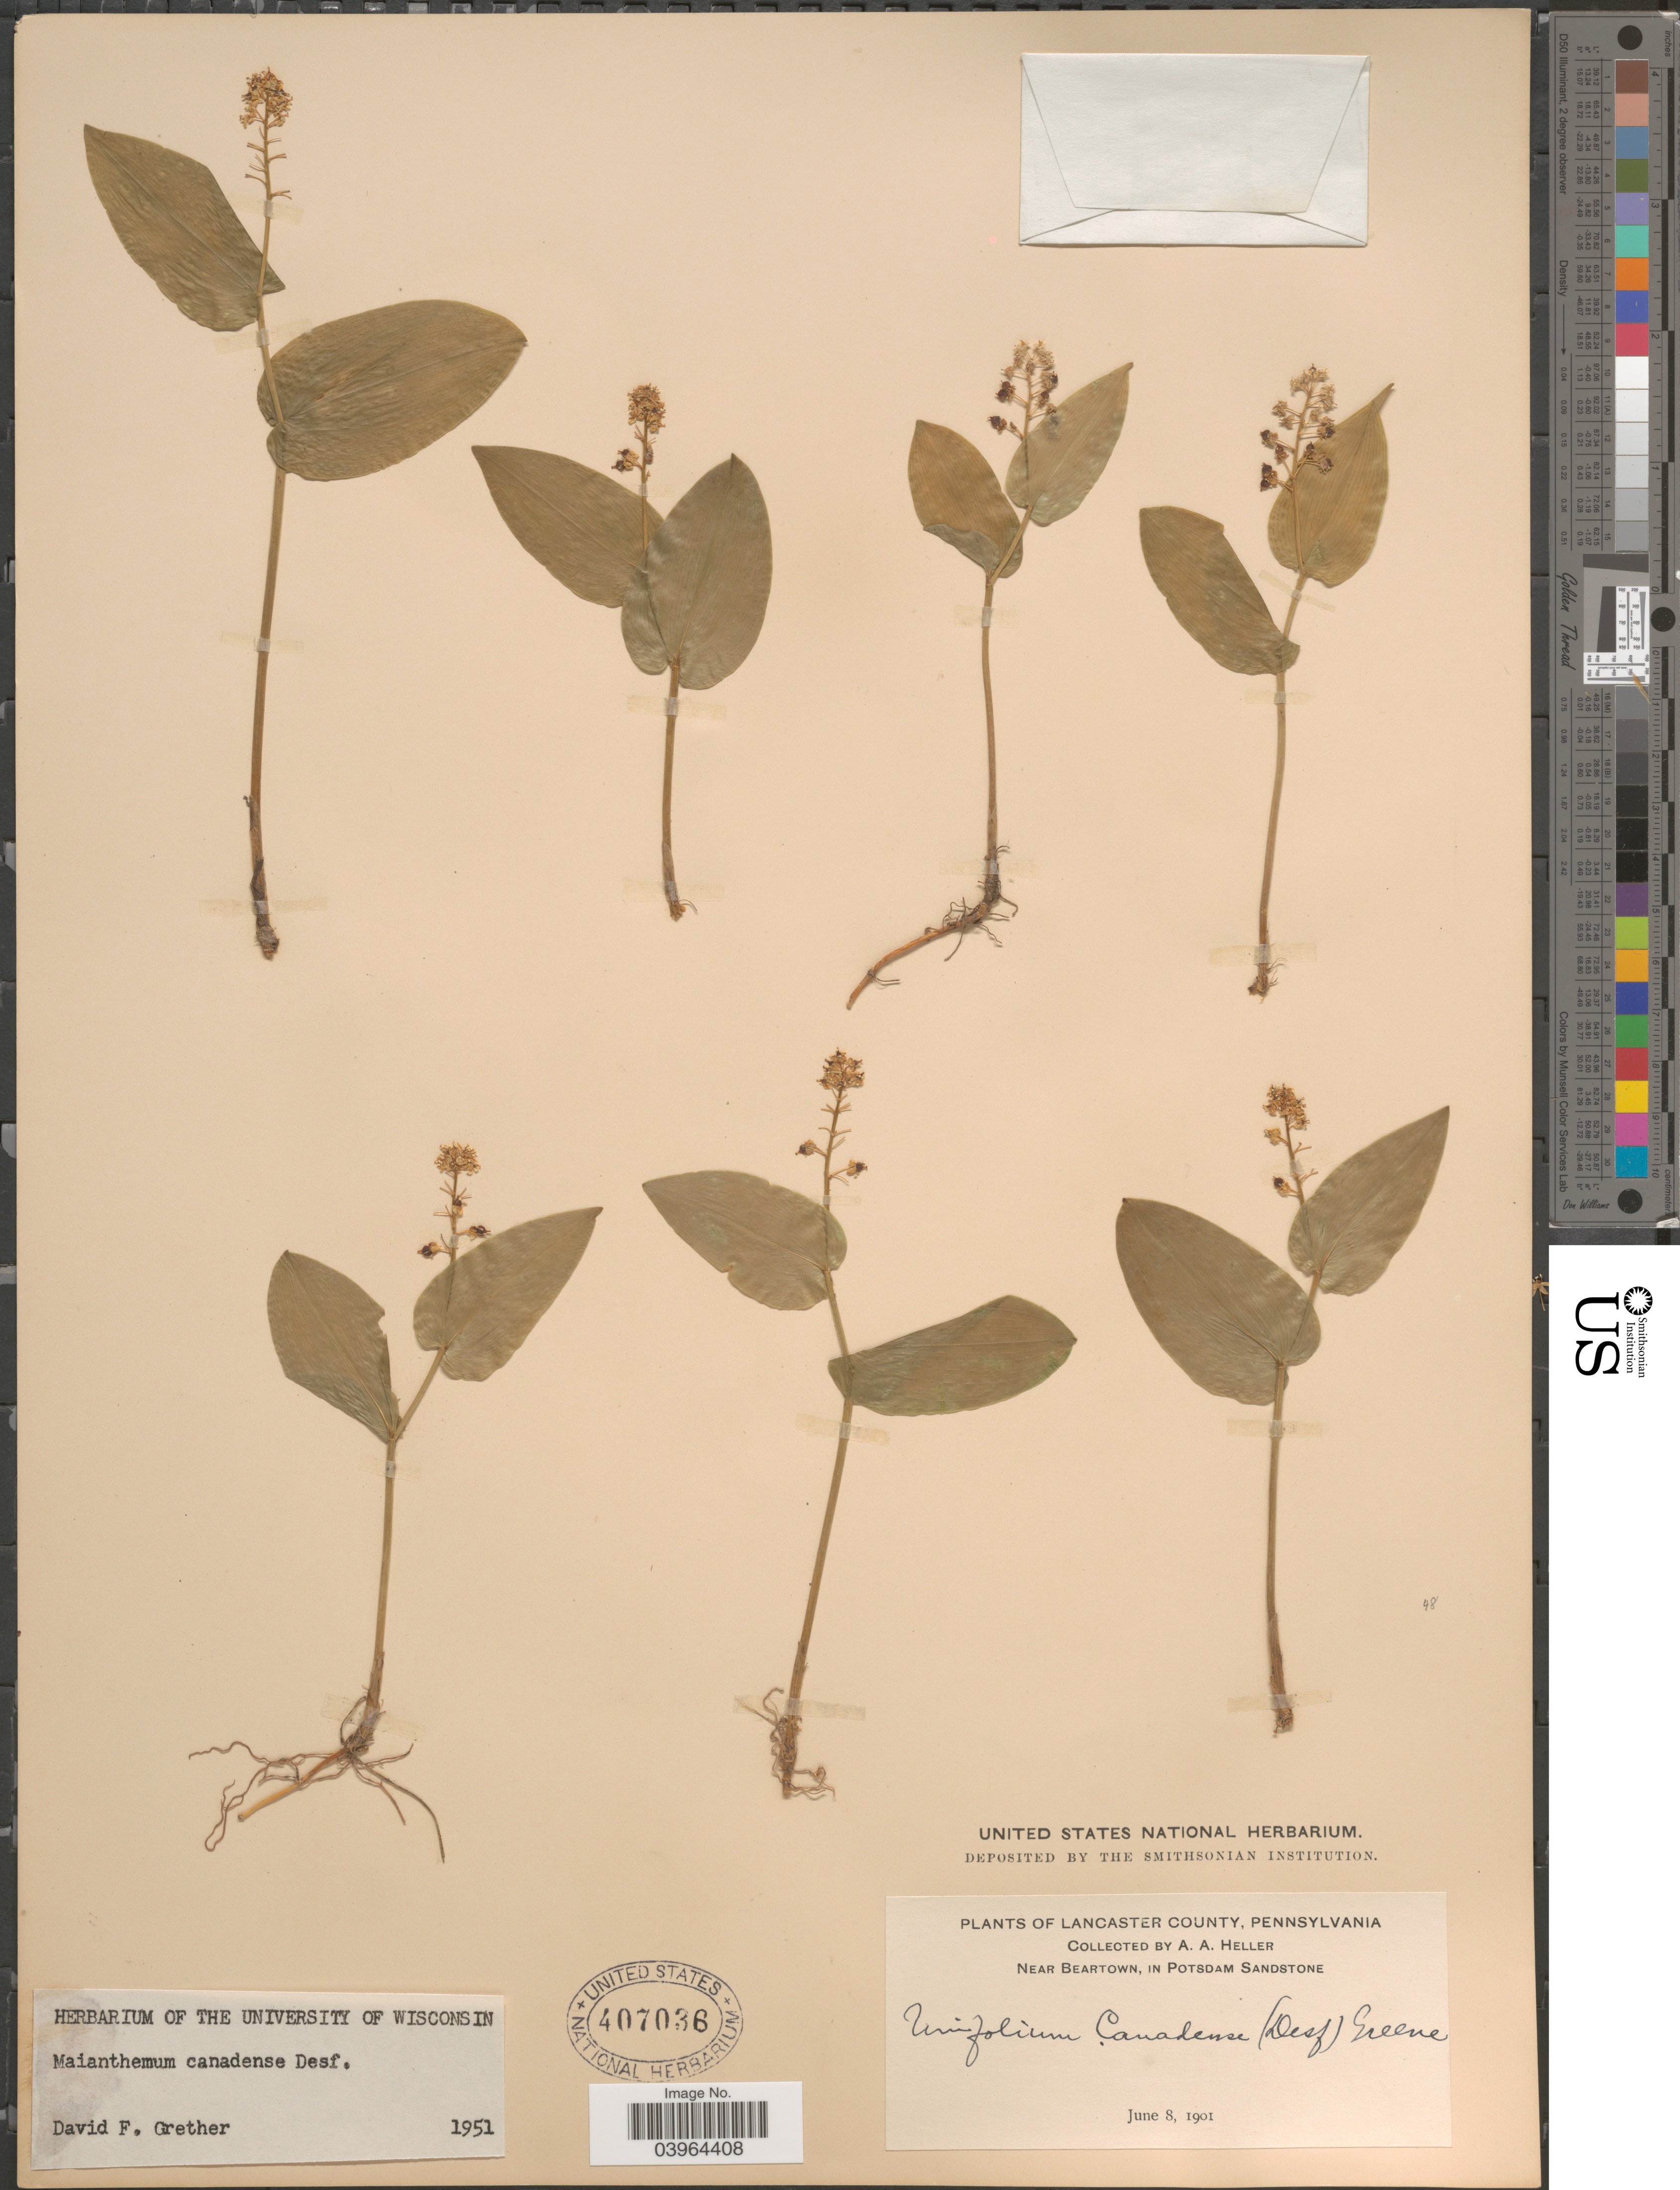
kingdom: Plantae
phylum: Tracheophyta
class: Liliopsida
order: Asparagales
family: Asparagaceae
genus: Maianthemum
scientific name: Maianthemum canadense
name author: Desf.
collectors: A. A. Heller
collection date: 1901-06-08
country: United States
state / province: Pennsylvania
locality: Lancaster County. Near Beartown, in Potsdam Sandstone.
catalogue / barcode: US 407036